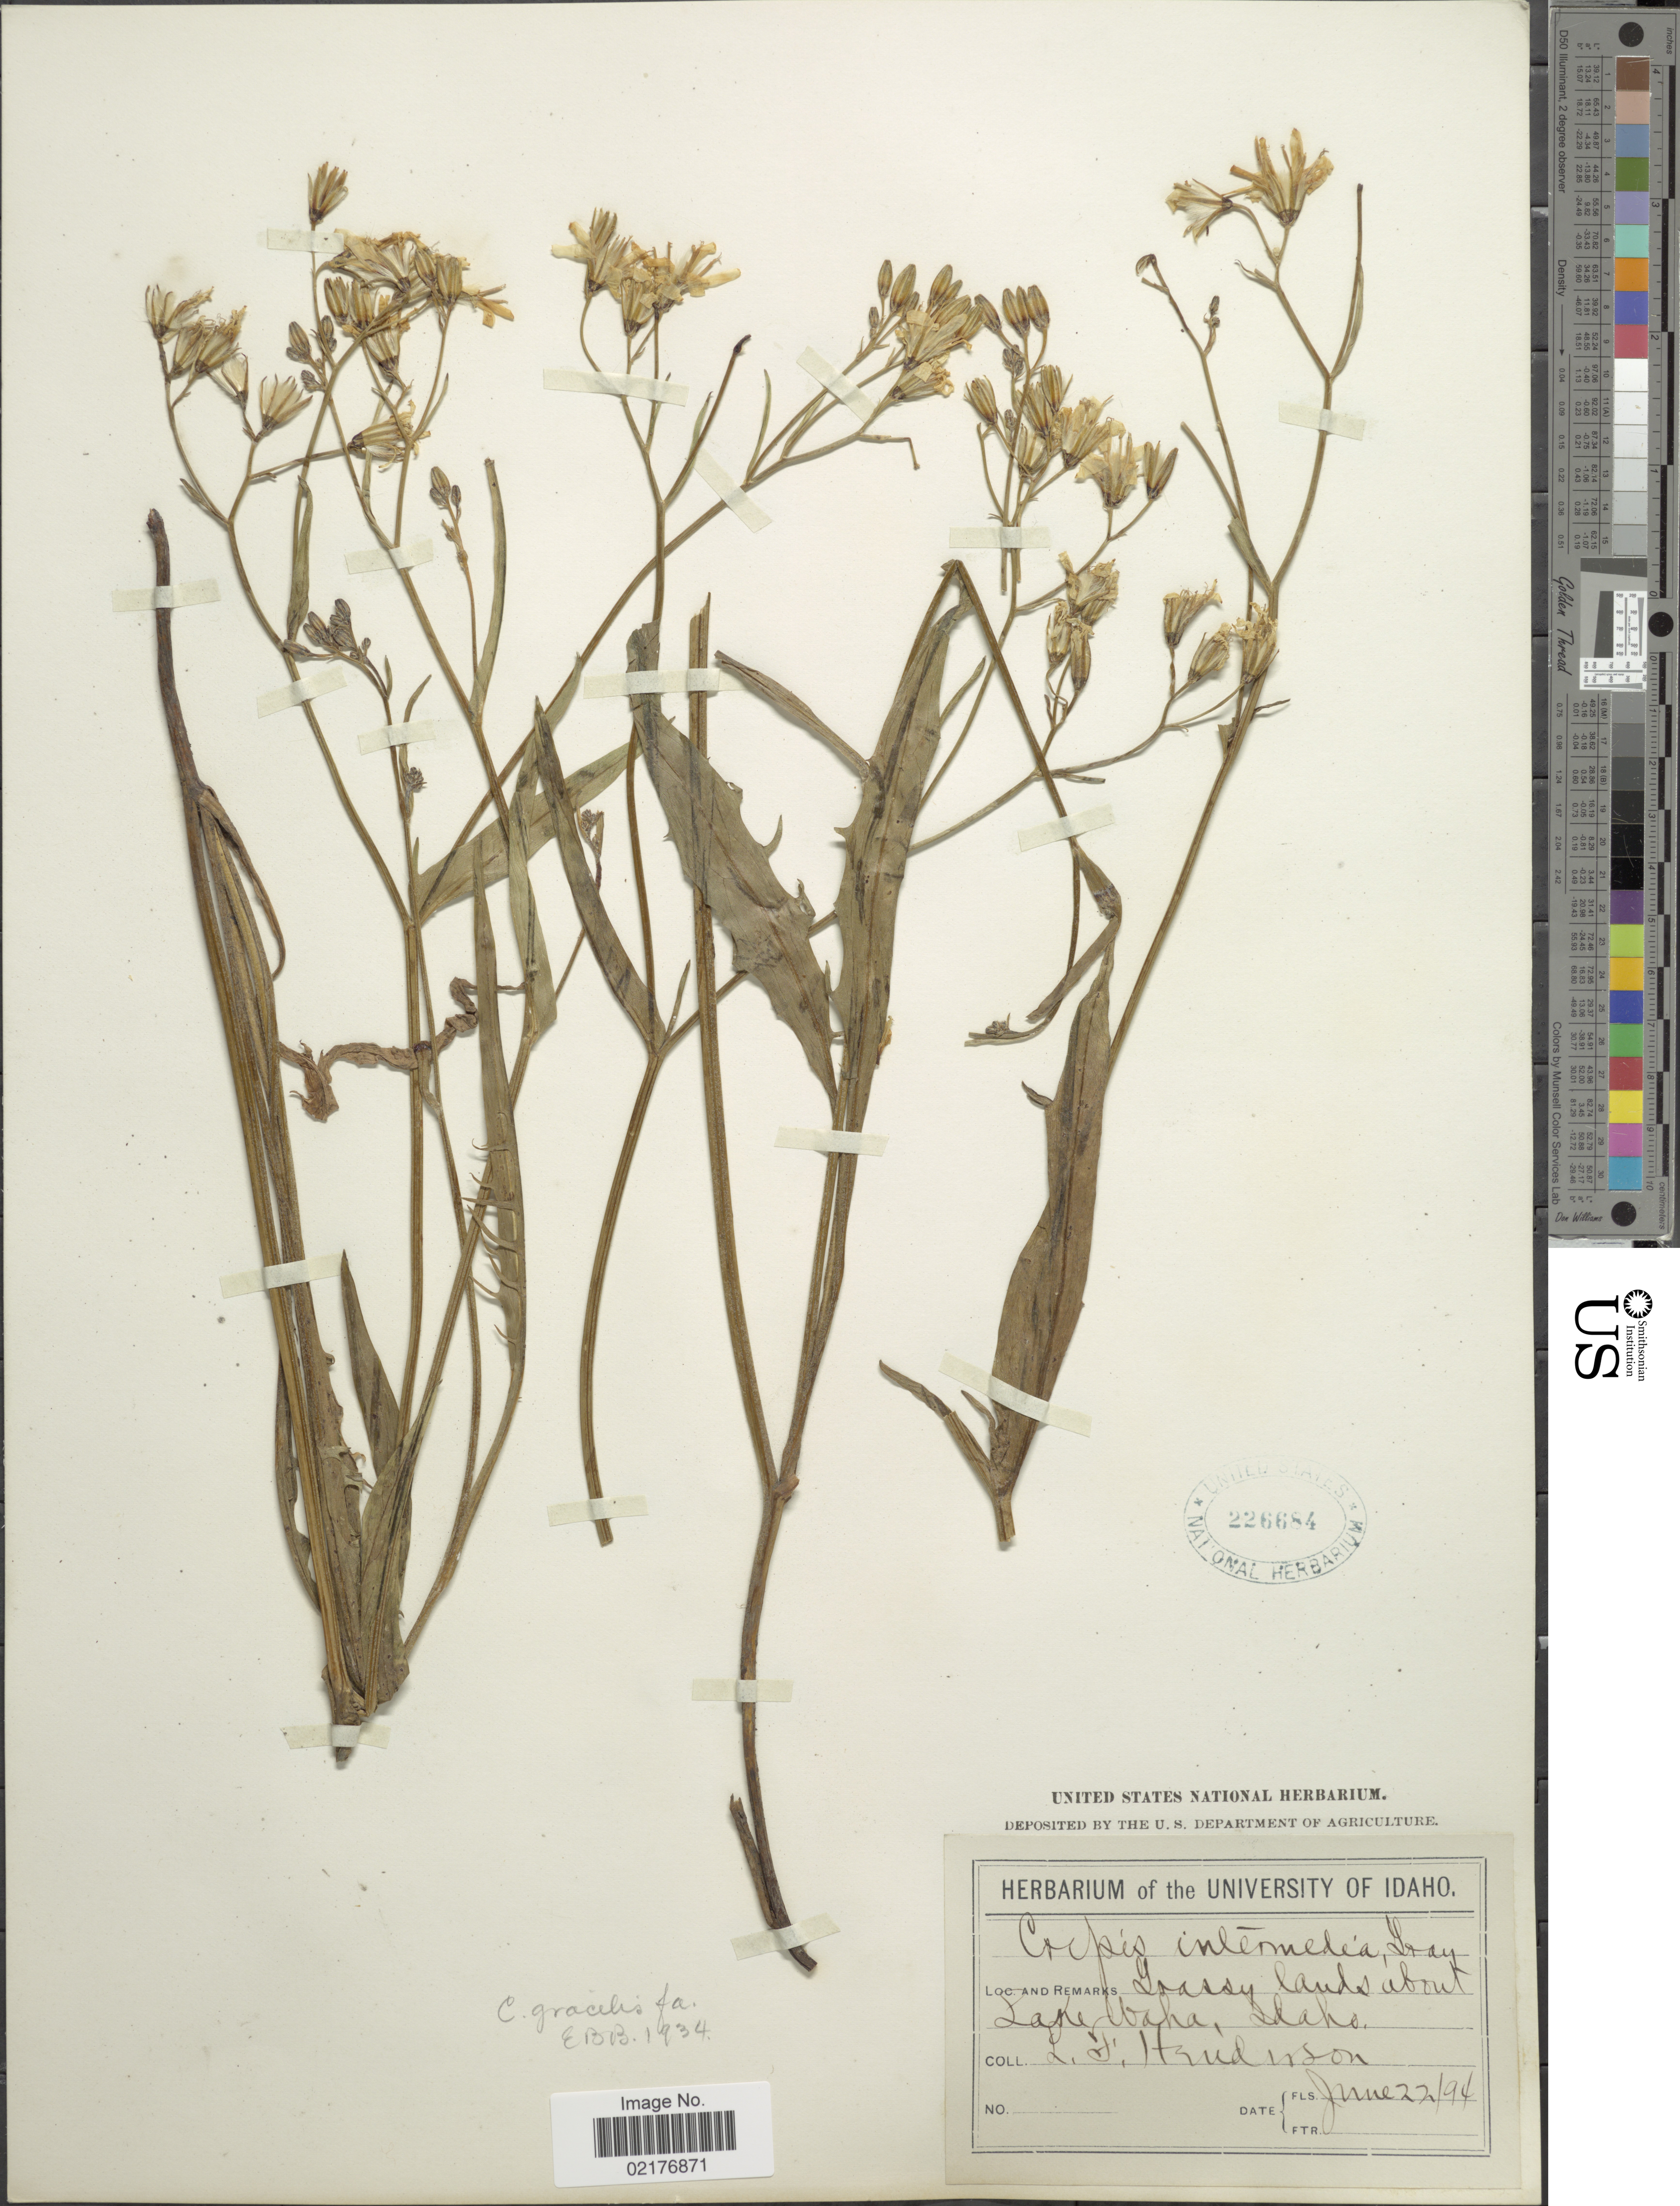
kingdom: Plantae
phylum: Tracheophyta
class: Magnoliopsida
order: Asterales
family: Asteraceae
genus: Crepis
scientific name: Crepis atribarba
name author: A. Heller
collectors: L. Henderson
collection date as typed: Transcribed d/m/y: 22/6/94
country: United States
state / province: Idaho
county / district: Nez Perce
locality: Grassy lands about Lane Waha, Idaho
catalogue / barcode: US 226684